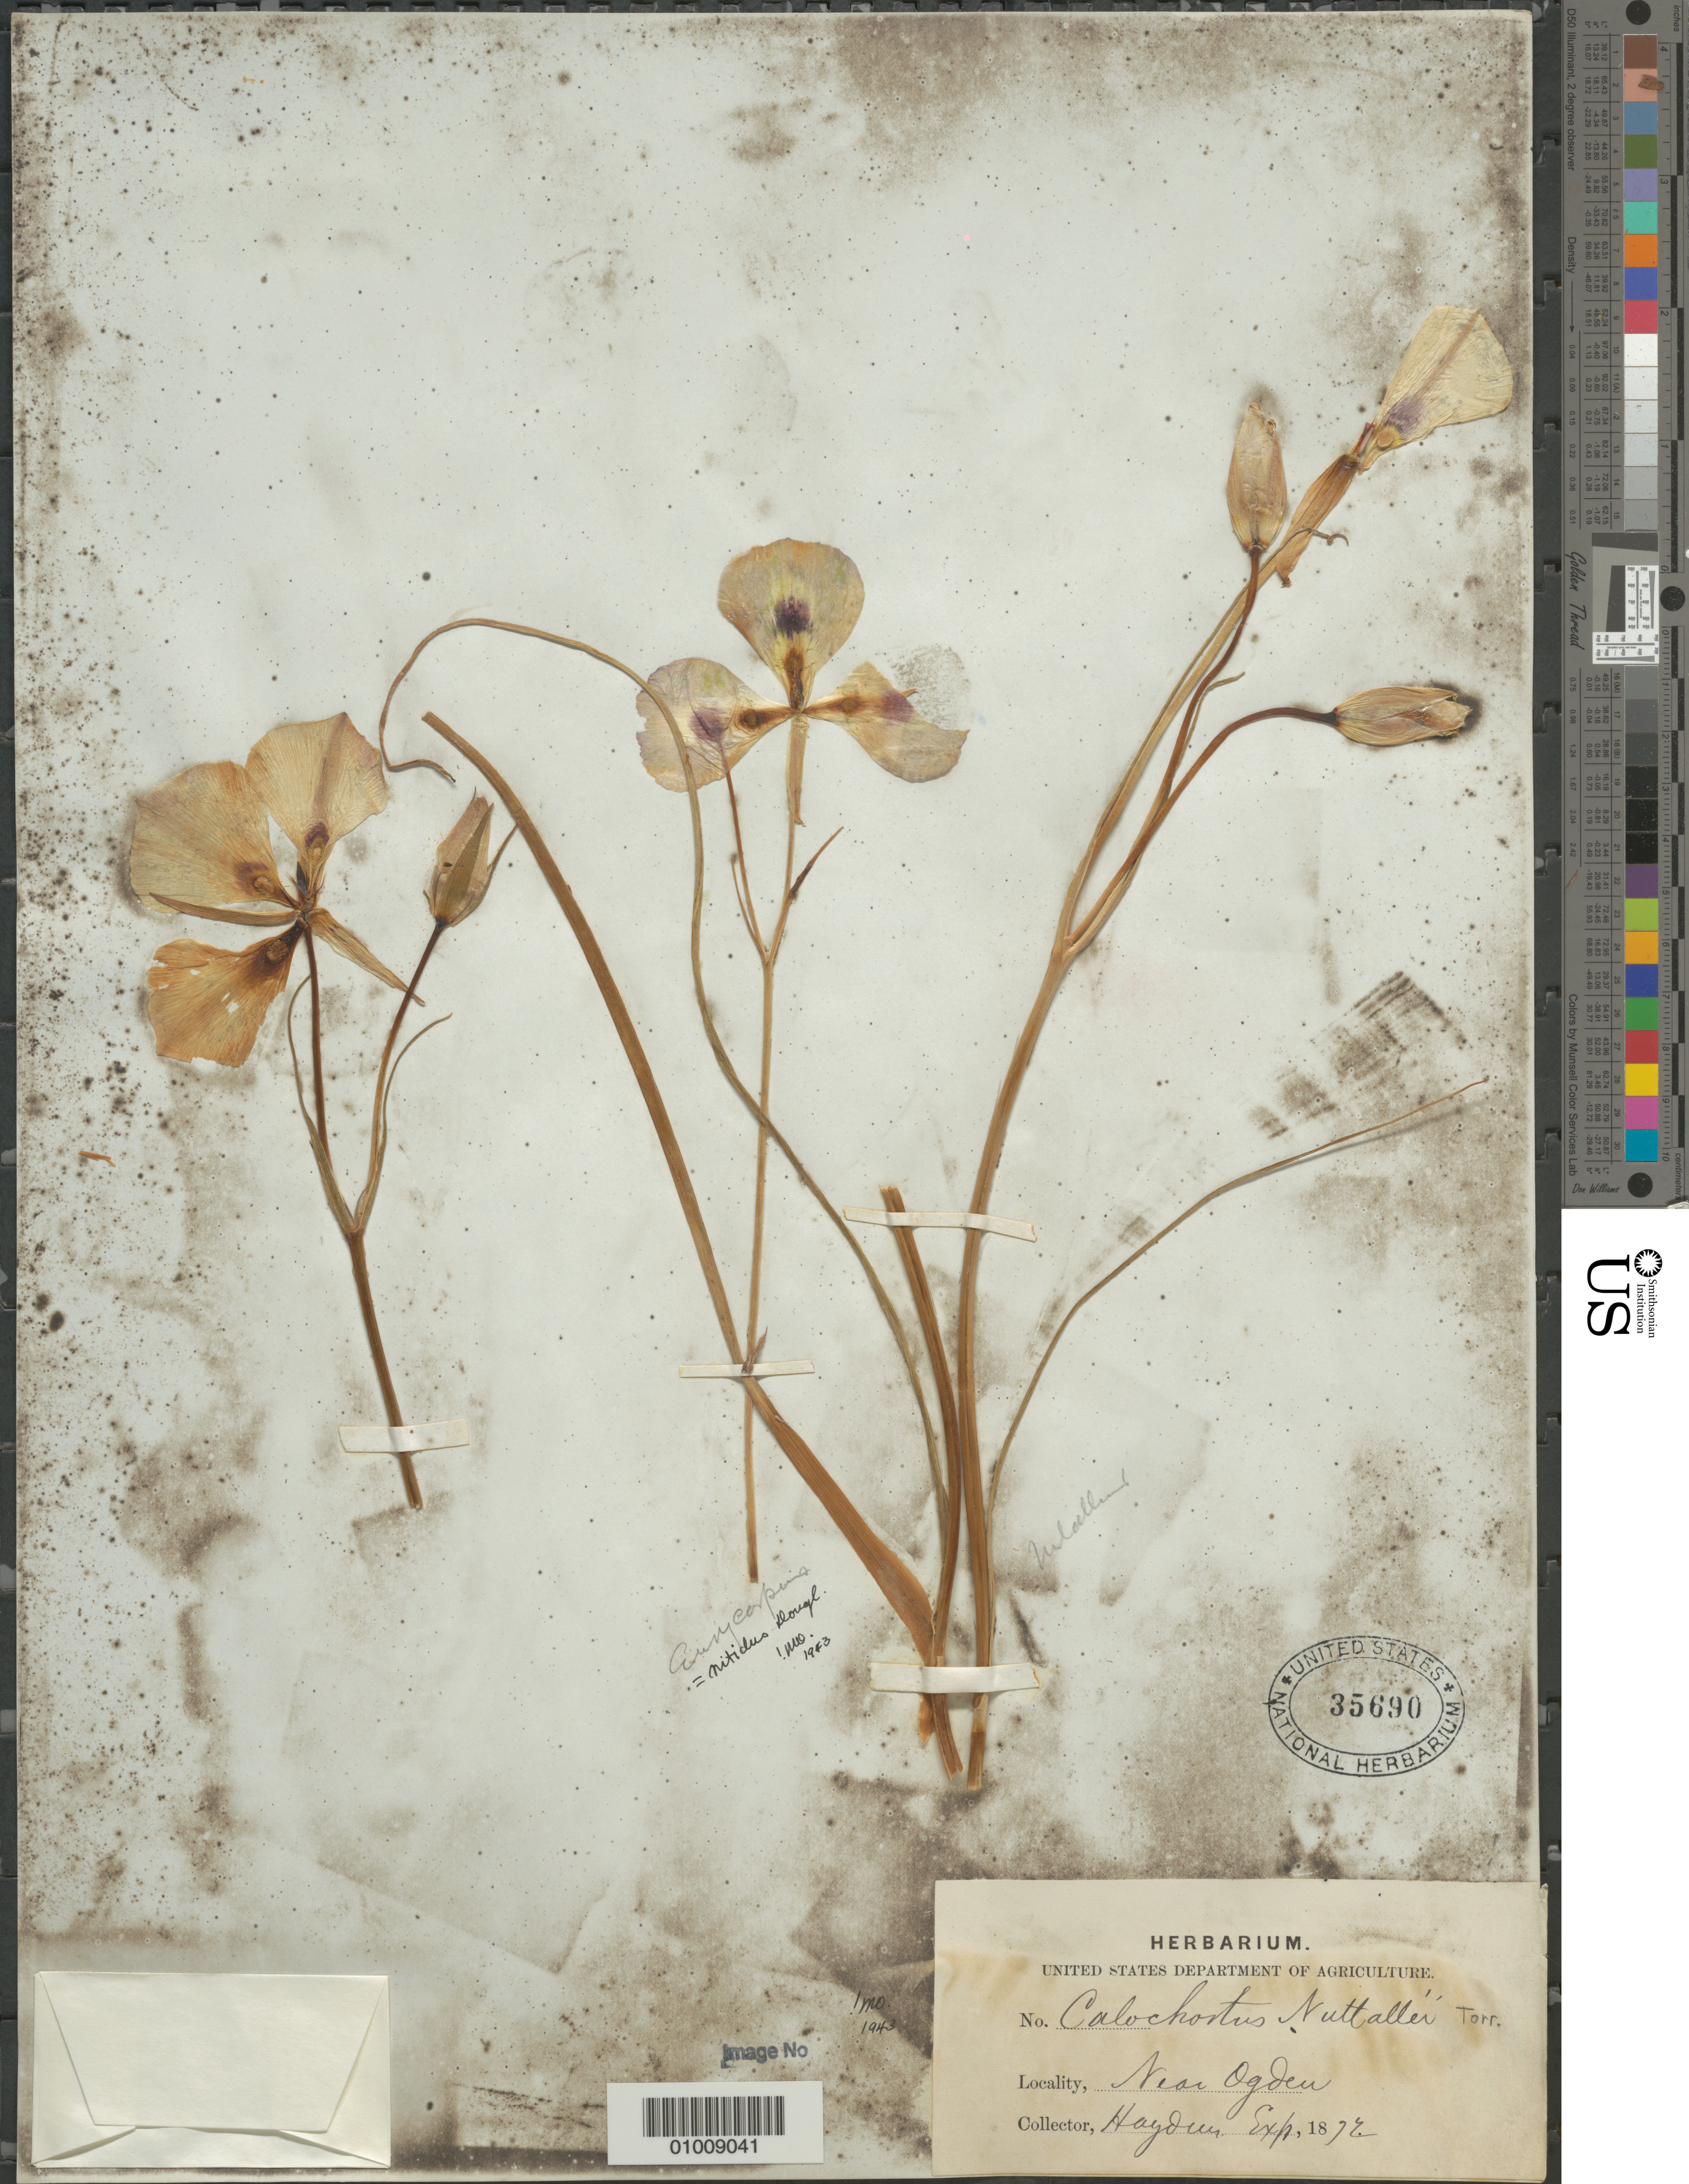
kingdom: Plantae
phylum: Tracheophyta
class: Liliopsida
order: Liliales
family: Liliaceae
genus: Calochortus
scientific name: Calochortus nuttallii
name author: Torr.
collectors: Hayden Exped.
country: United States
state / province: Utah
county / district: Weber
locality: Near Ogden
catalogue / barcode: US 35690